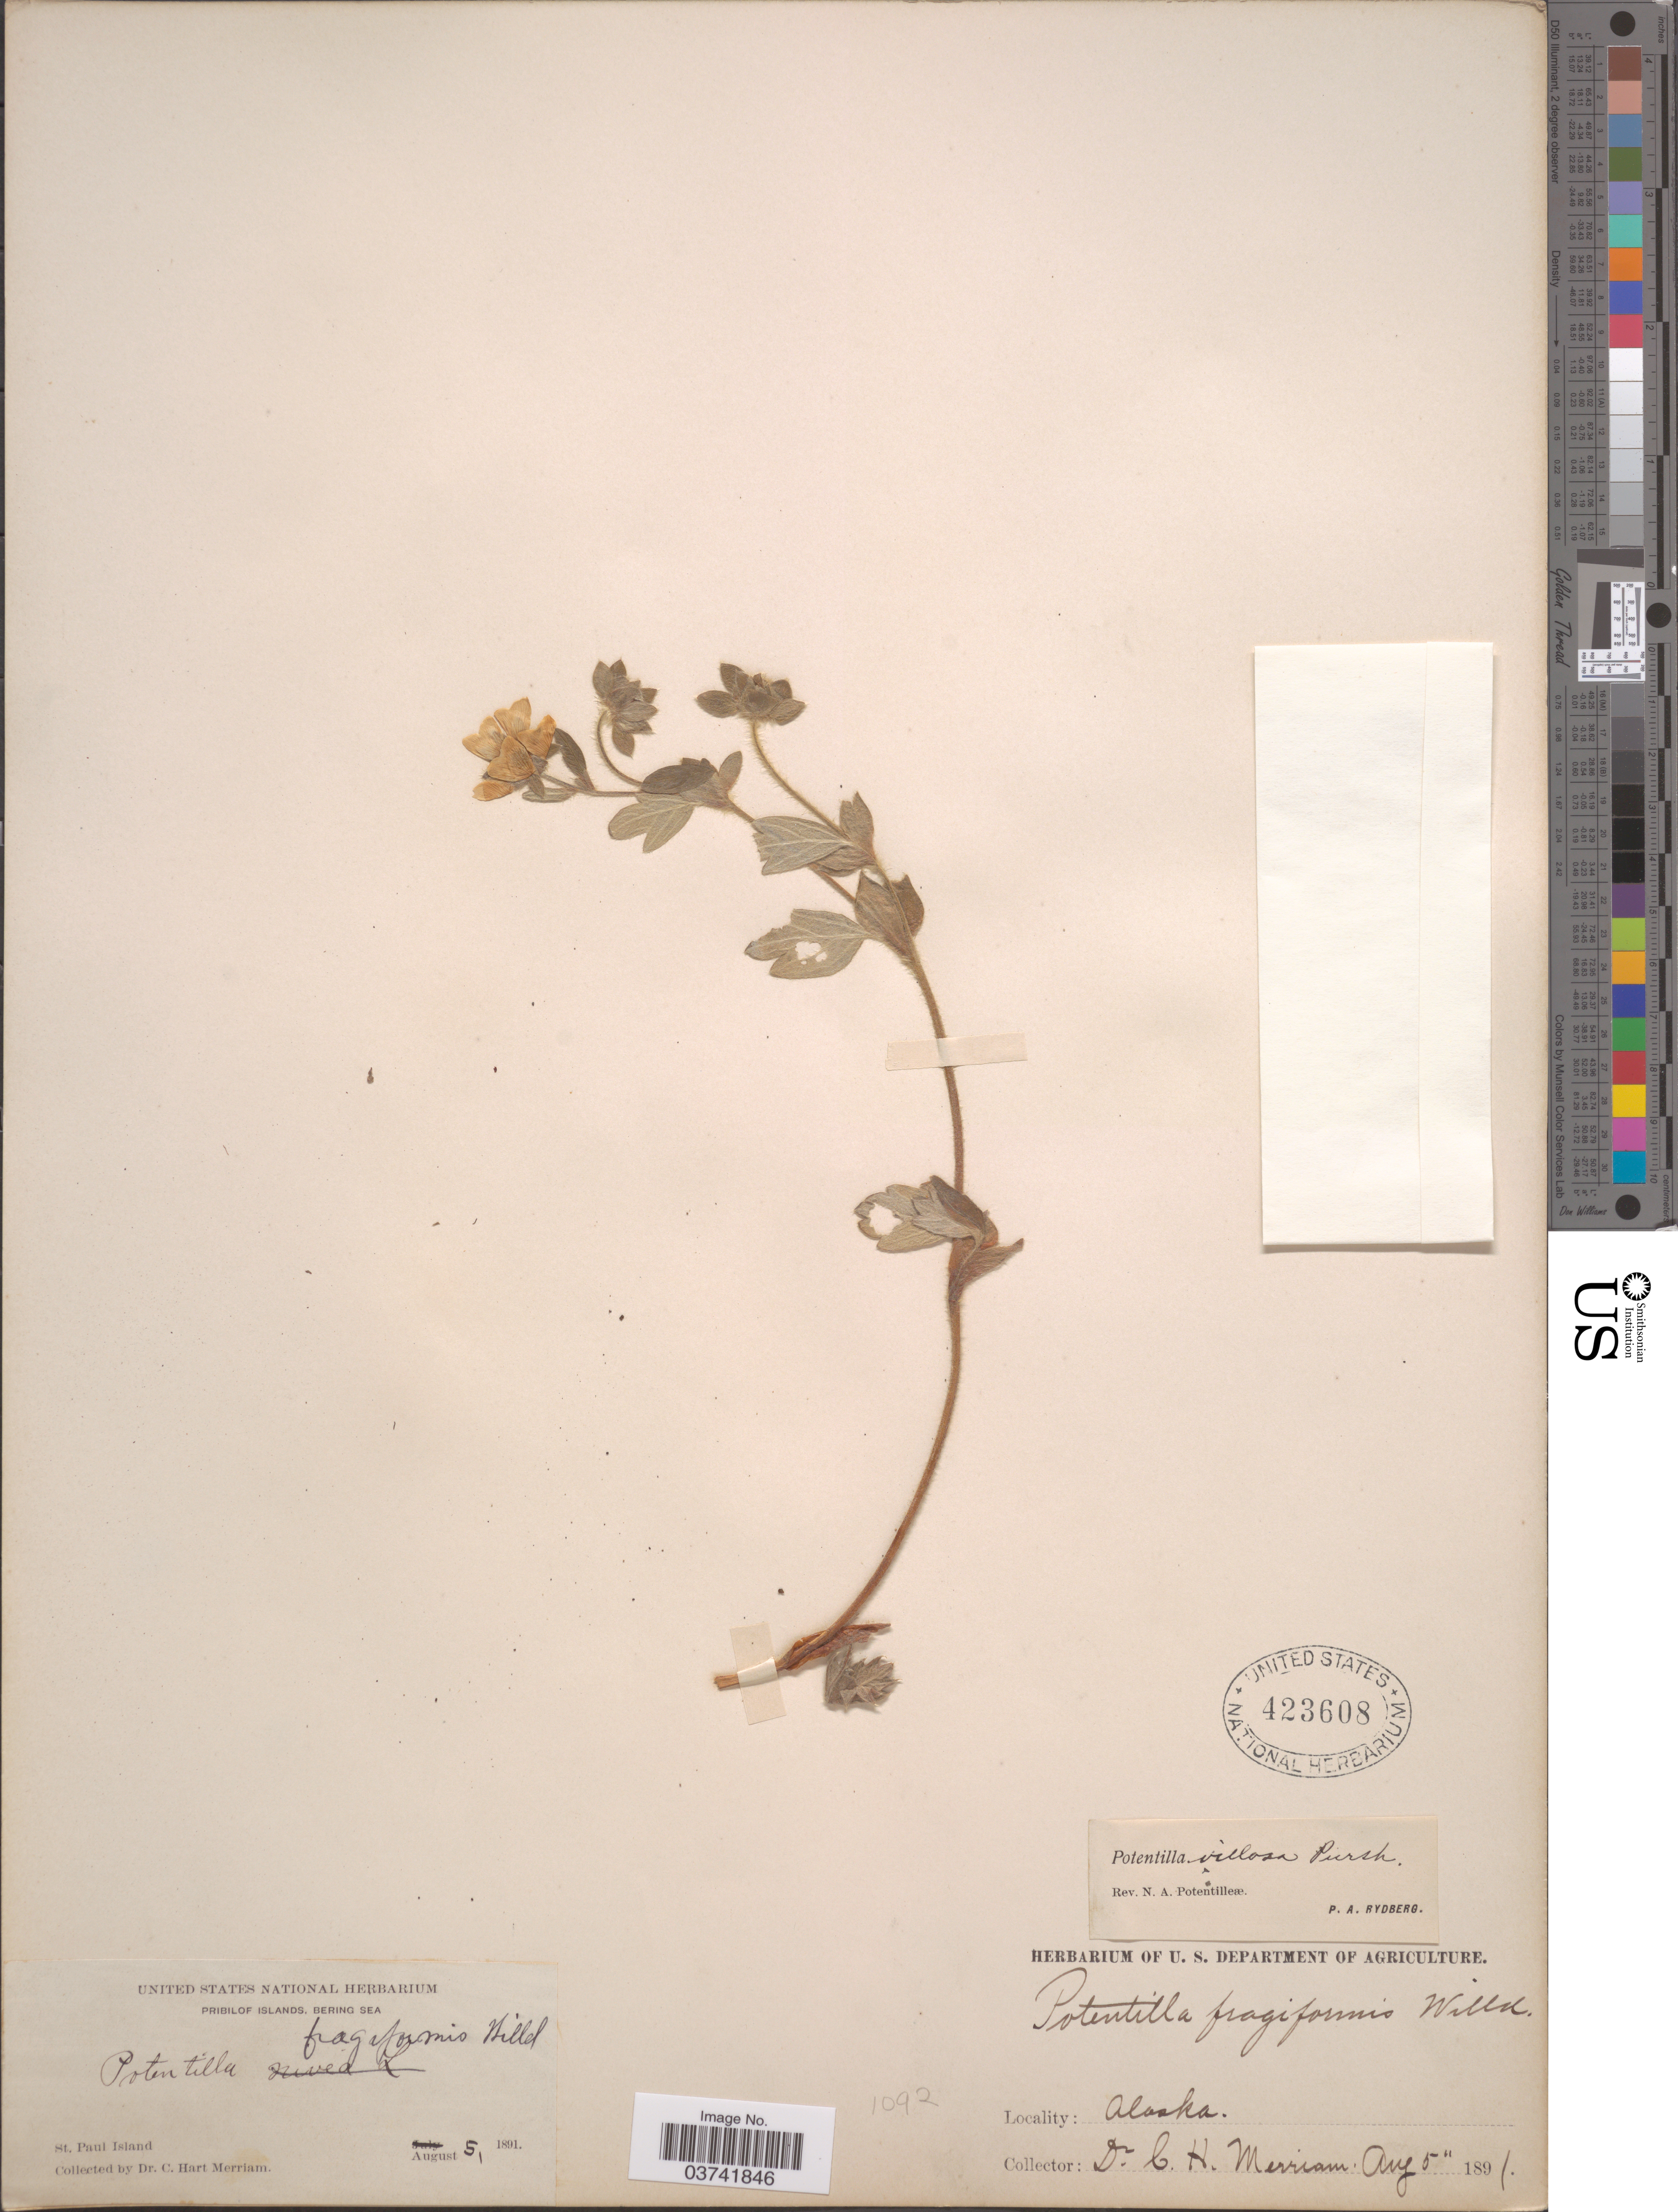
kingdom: Plantae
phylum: Tracheophyta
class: Magnoliopsida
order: Rosales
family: Rosaceae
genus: Potentilla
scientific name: Potentilla villosa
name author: Pall. ex Pursh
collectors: C. Merriam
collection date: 1891-08-05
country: United States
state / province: Alaska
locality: Pribilof Islands, Bering Sea. St. Paul Island.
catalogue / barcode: US 423608